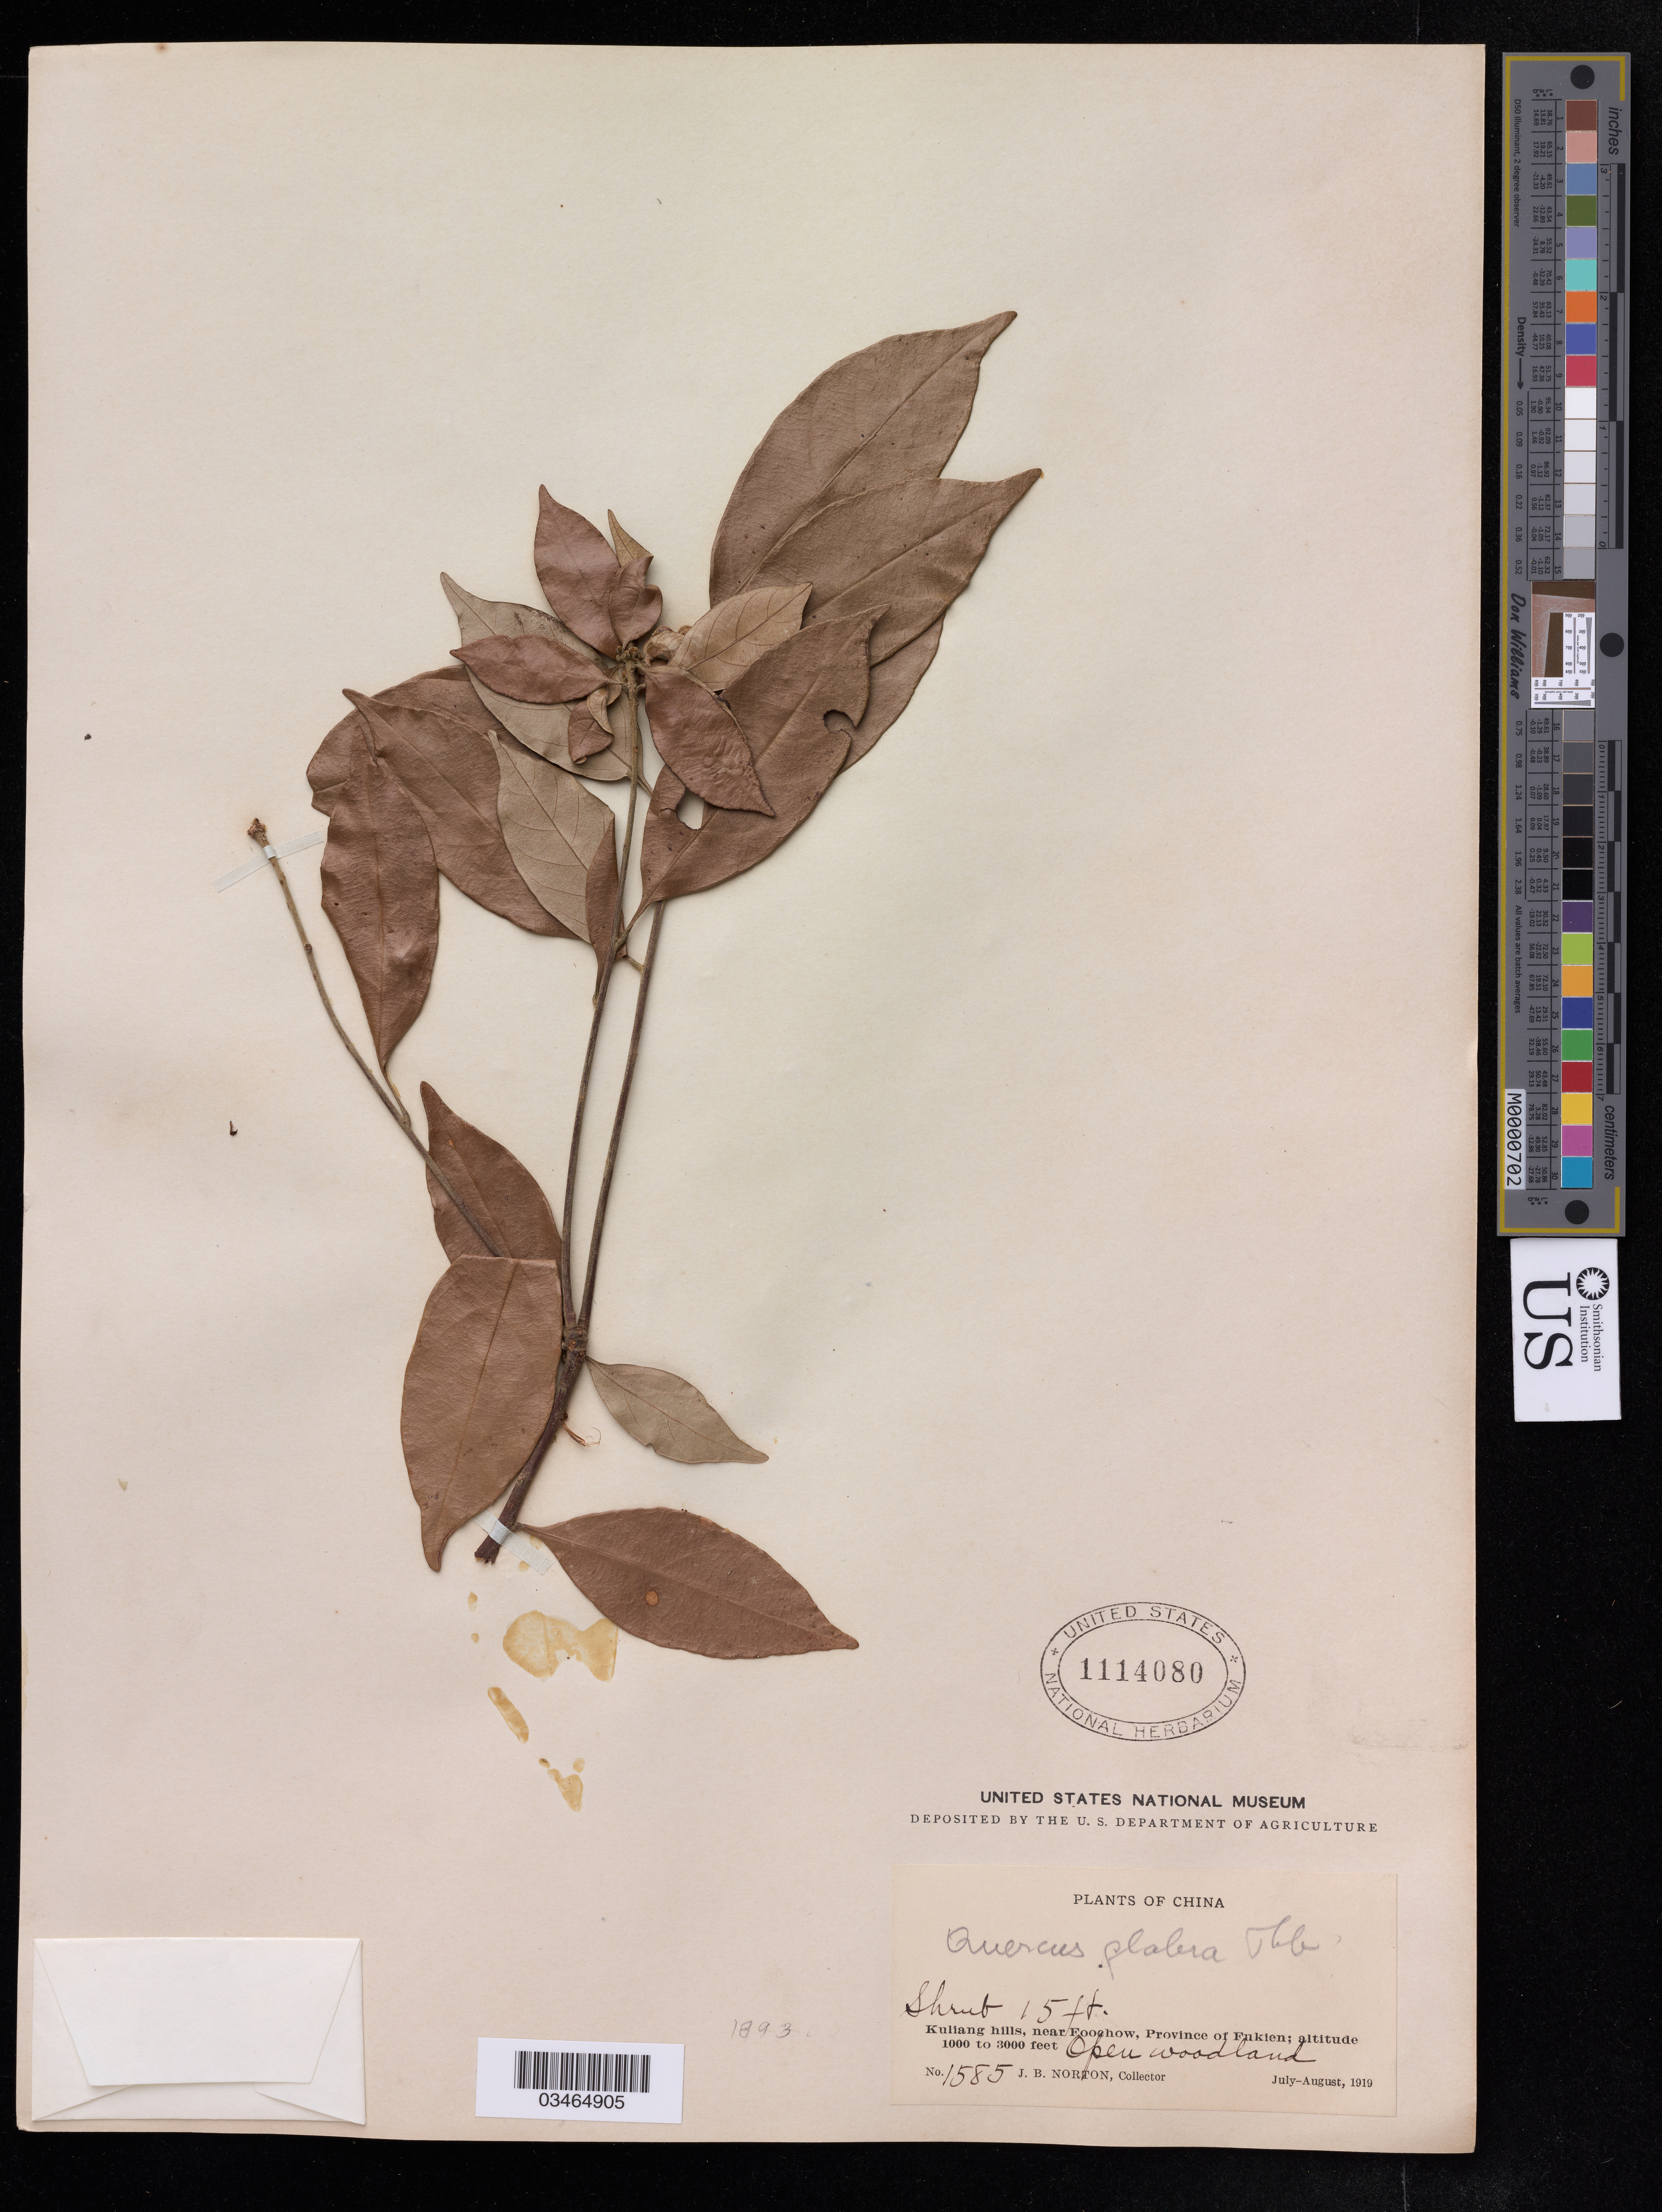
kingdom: Plantae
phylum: Tracheophyta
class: Magnoliopsida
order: Fagales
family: Fagaceae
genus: Lithocarpus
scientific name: Lithocarpus glaber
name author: (Thunb.) Nakai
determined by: Strong, Mark T., (BOT), Smithsonian Institution - National Museum of Natural History (UNITED STATES)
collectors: J. Norton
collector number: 1585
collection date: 1919-07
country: China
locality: Kuliang hills, near Foochow, Province of Fukien.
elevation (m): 305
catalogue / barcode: US 1114080